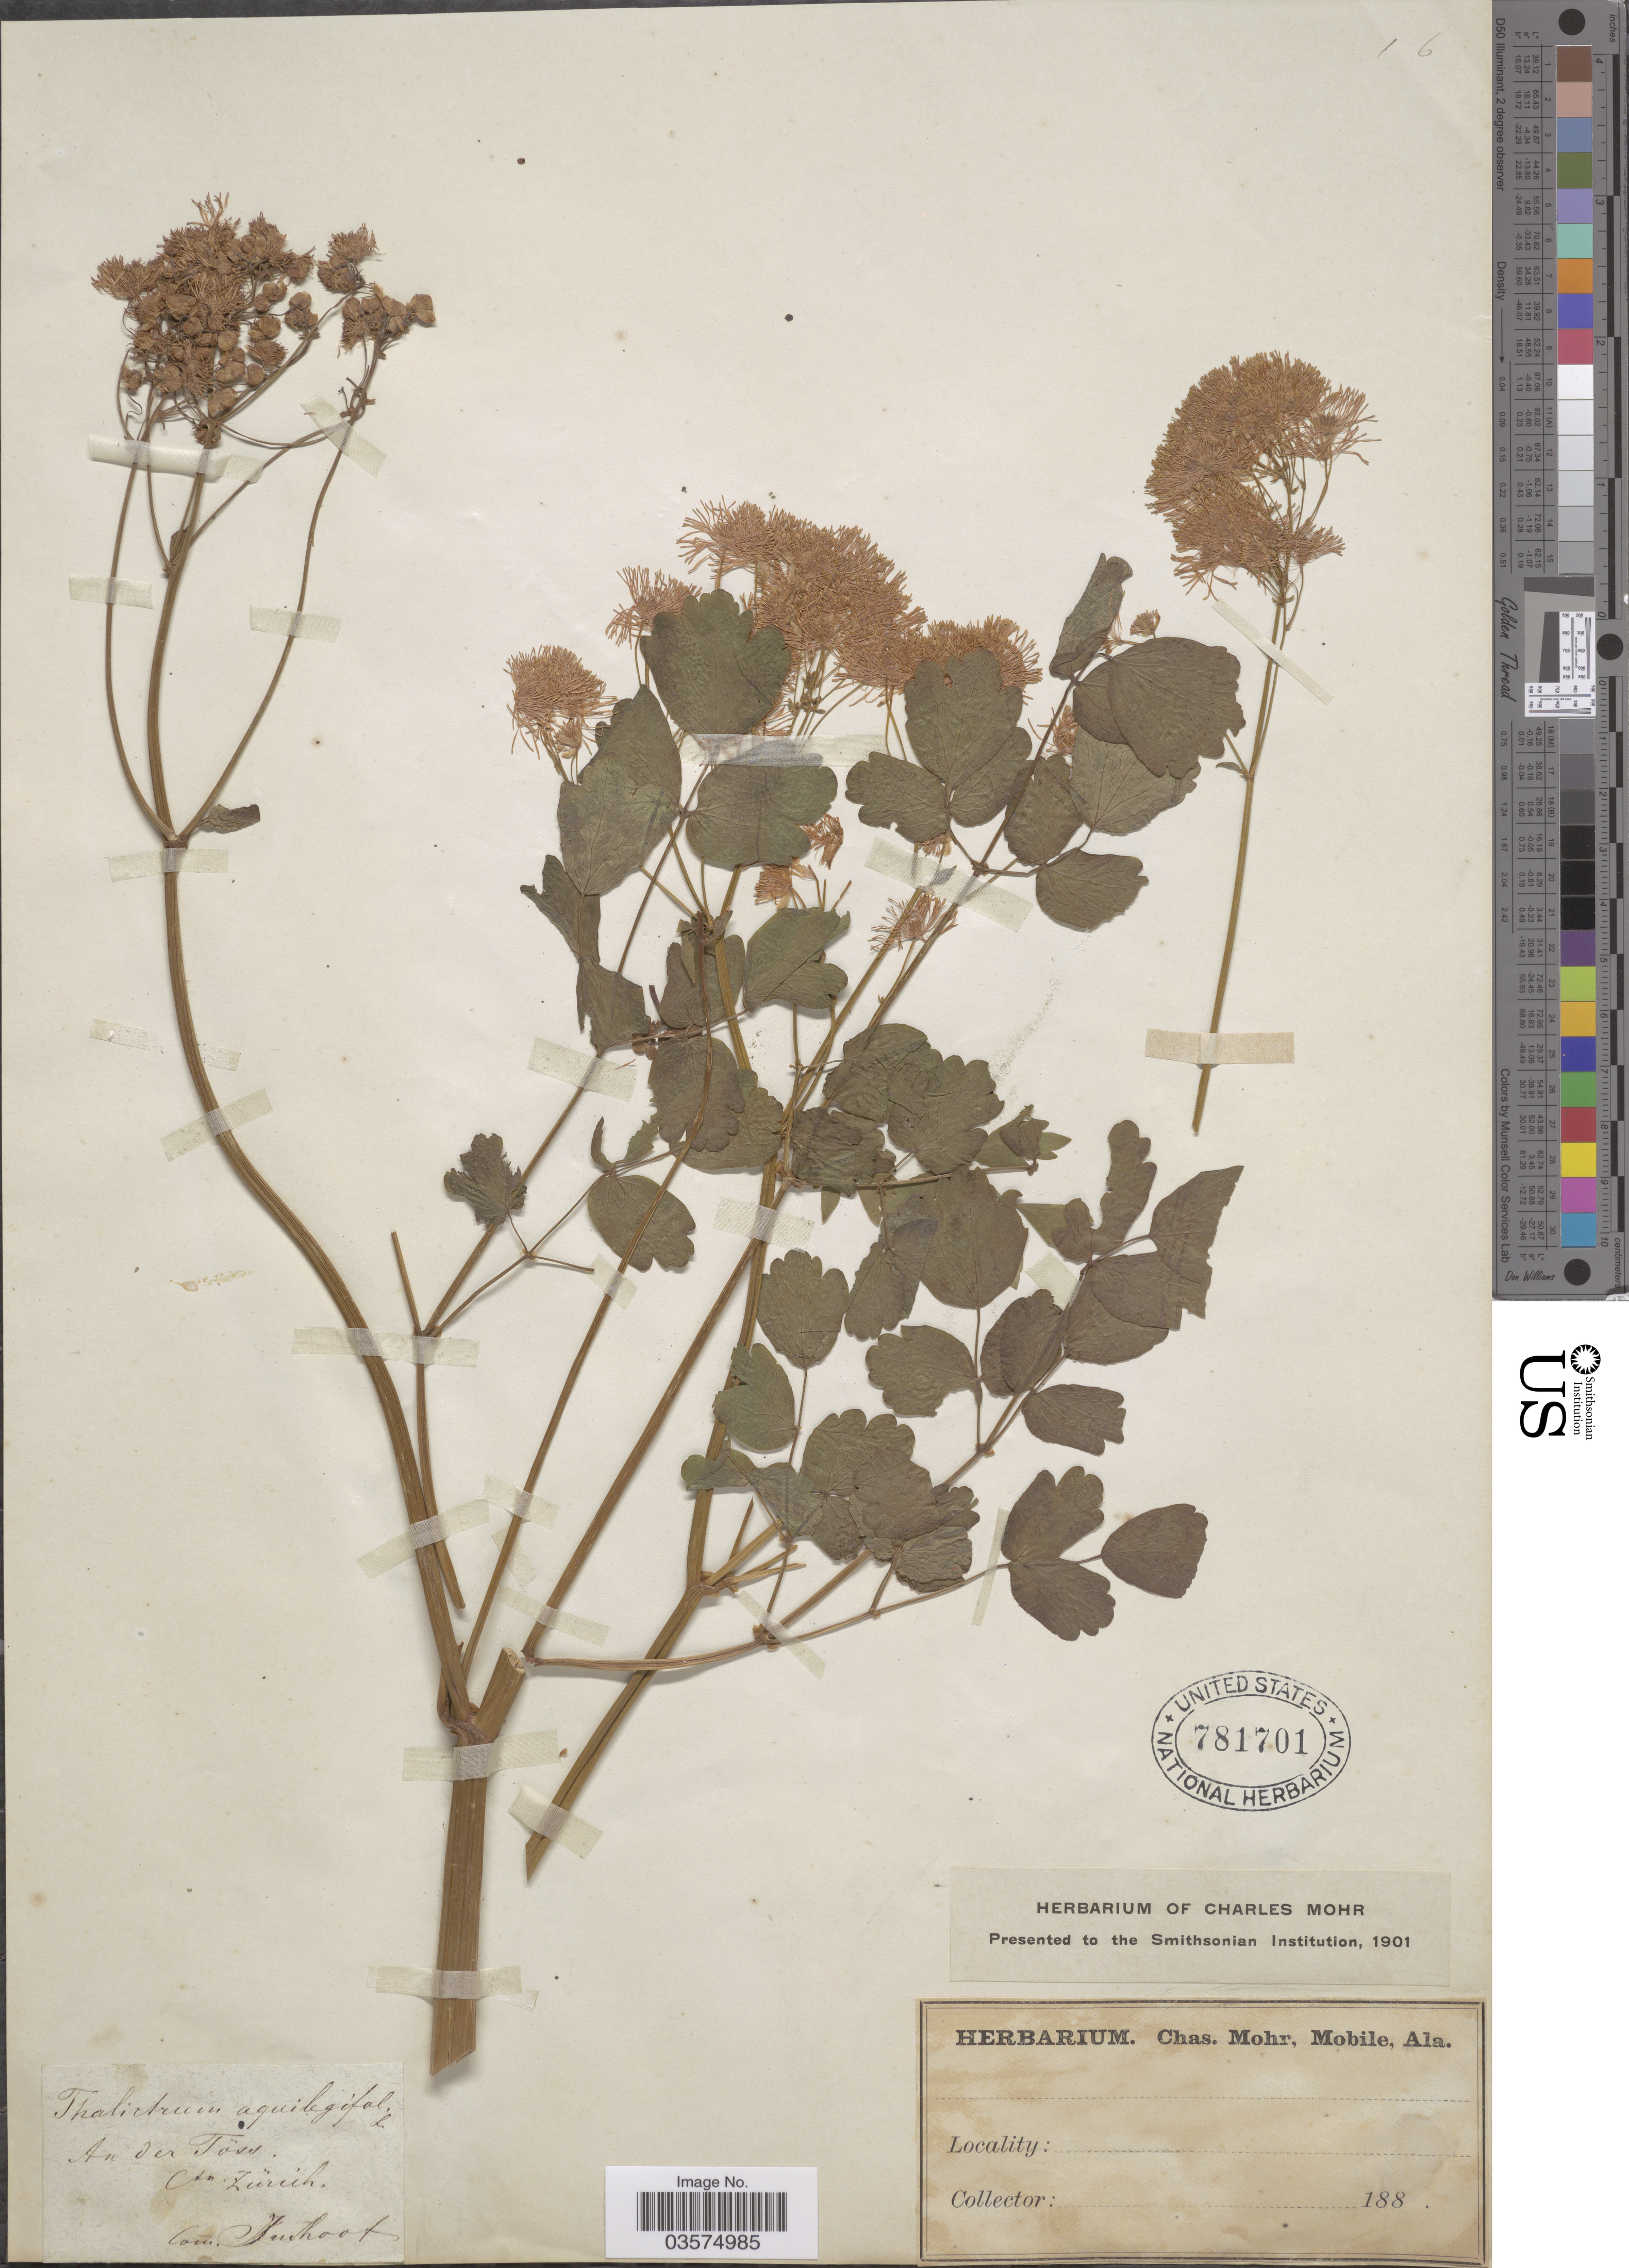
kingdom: Plantae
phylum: Tracheophyta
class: Magnoliopsida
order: Ranunculales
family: Ranunculaceae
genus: Thalictrum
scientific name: Thalictrum aquilegifolium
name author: L.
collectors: ex herb. Charles Mohr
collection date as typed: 188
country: Switzerland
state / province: Zurich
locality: An der Töss. An. Zürich.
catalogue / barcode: US 781701